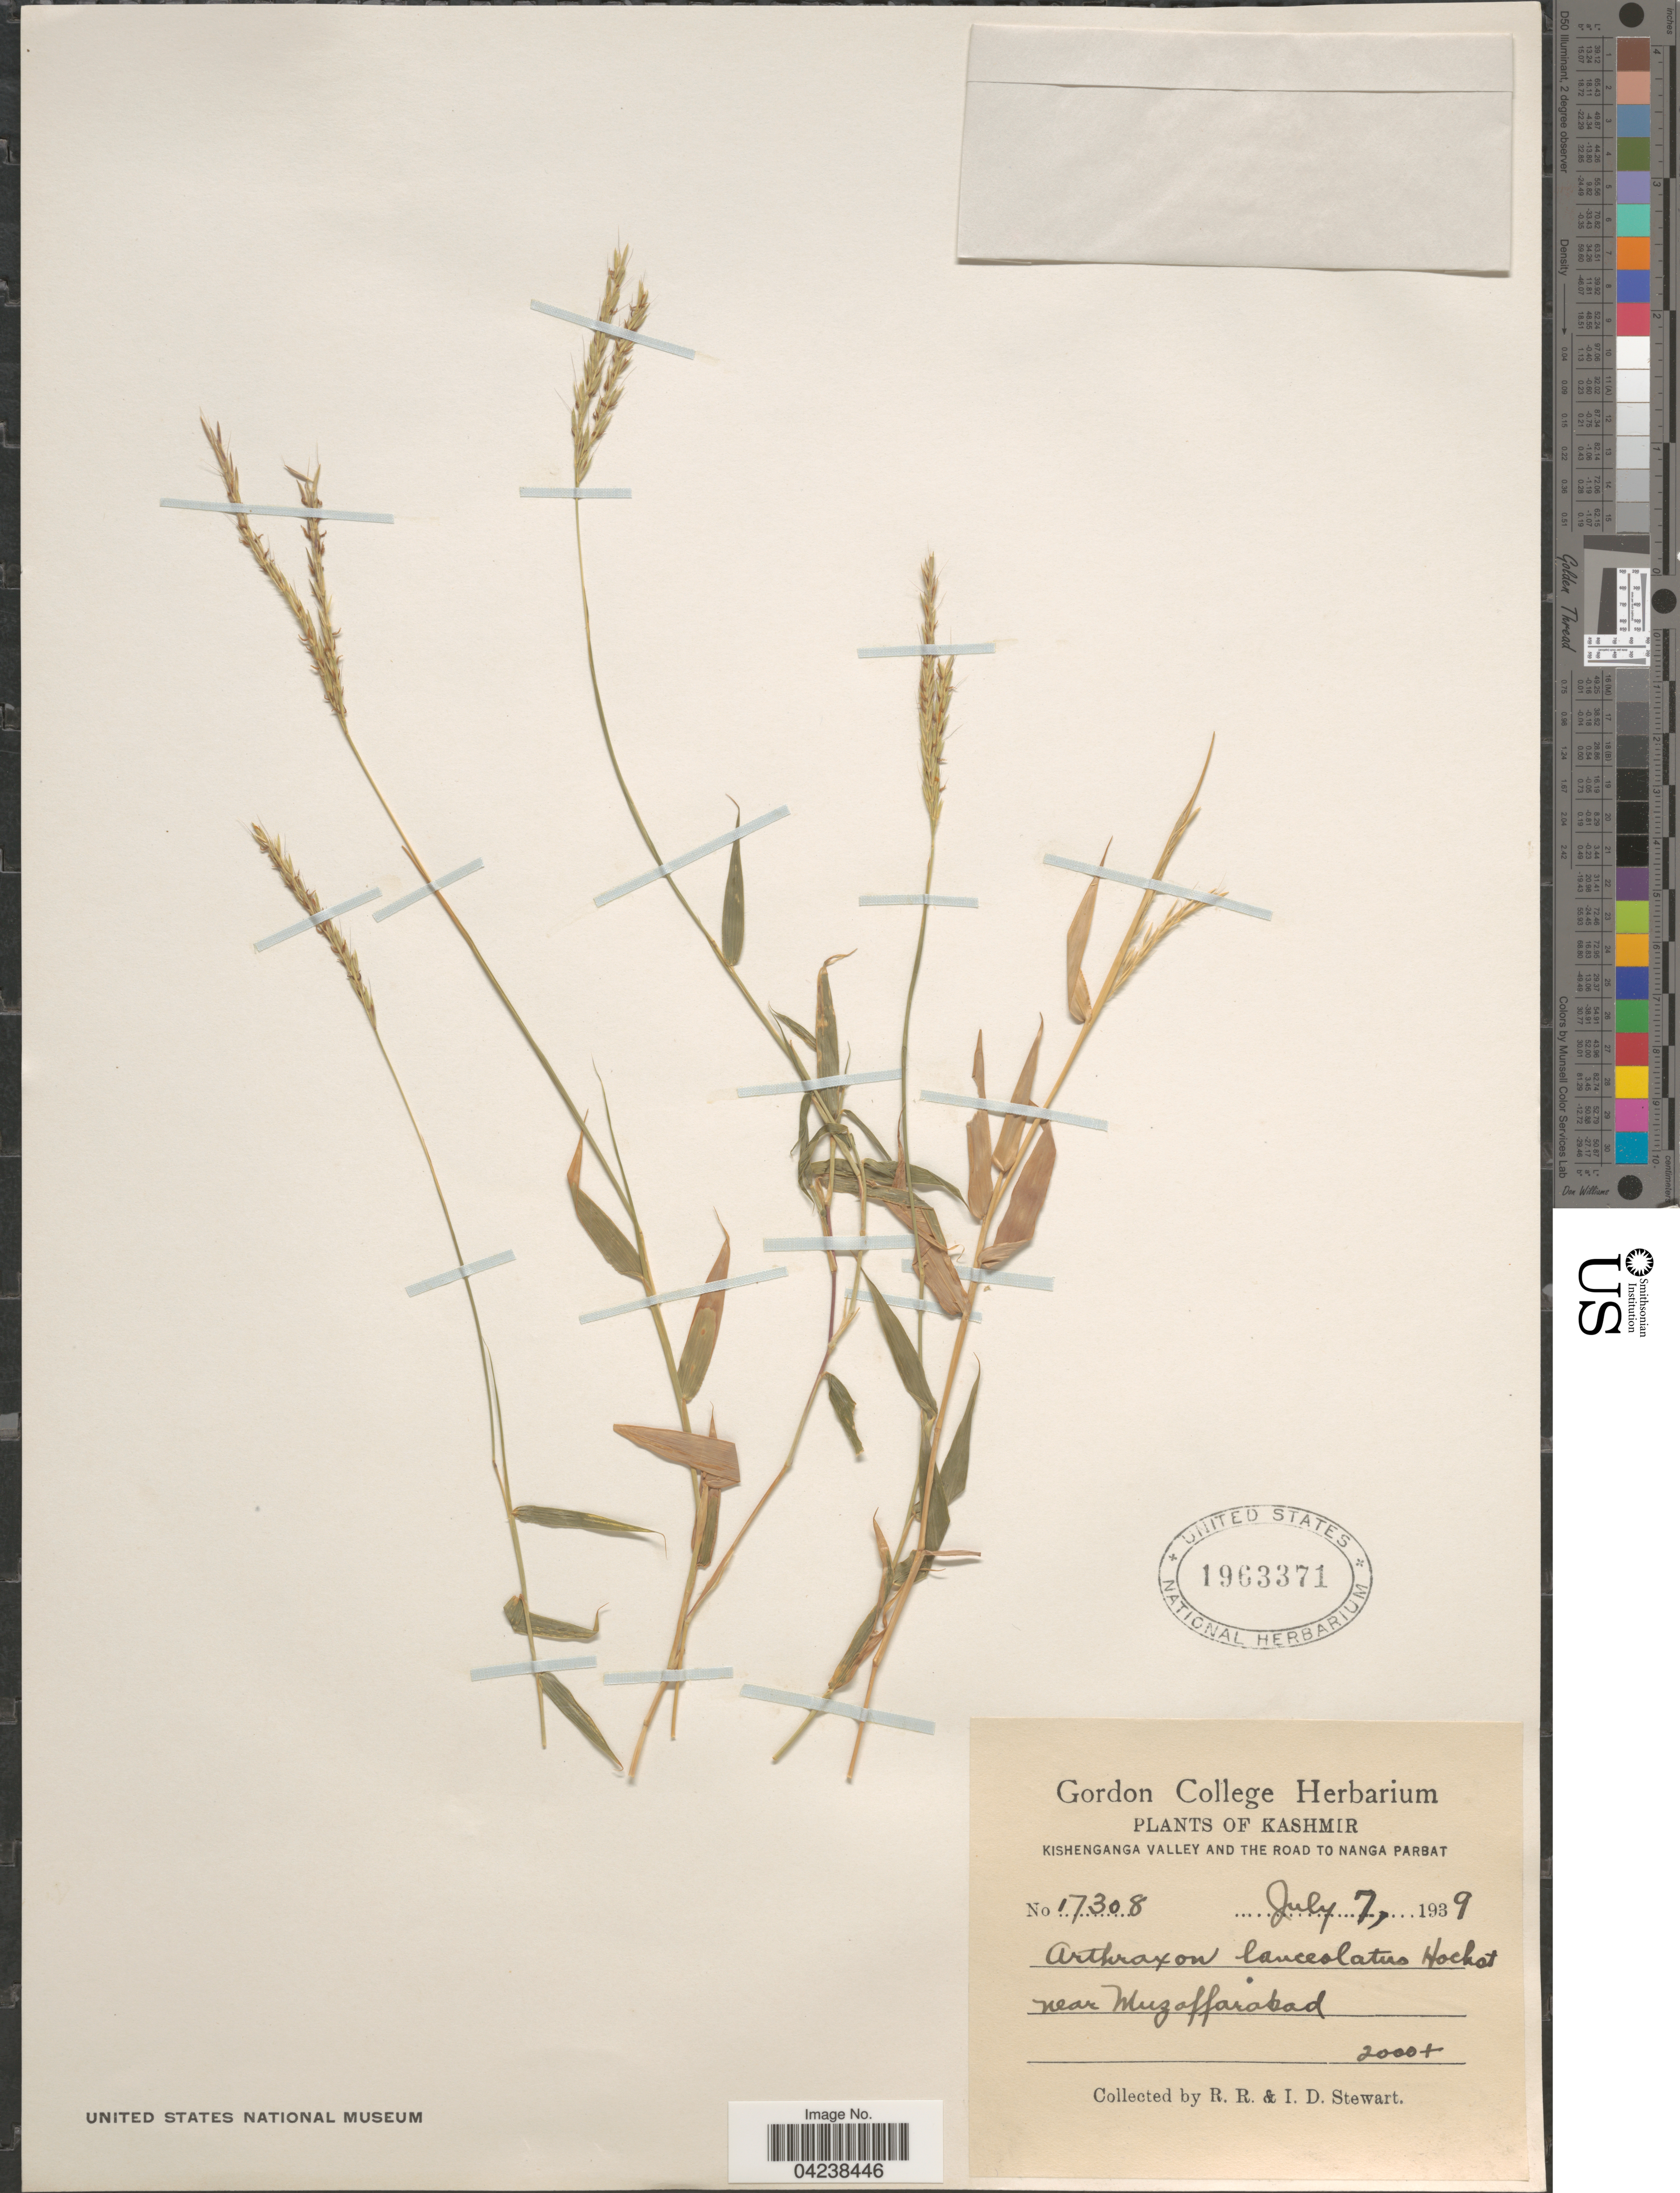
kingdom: Plantae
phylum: Tracheophyta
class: Liliopsida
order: Poales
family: Poaceae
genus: Arthraxon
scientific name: Arthraxon lanceolatus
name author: (Roxb.) Hochst.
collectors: R. Stewart & I. Stewart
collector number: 17308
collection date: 1939-07-07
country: India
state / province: Jammu and Kashmir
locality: Kashmir. Kishenganga Valley and the road to Nanga Parbat. Near Muzaffarabad.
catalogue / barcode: US 1963371